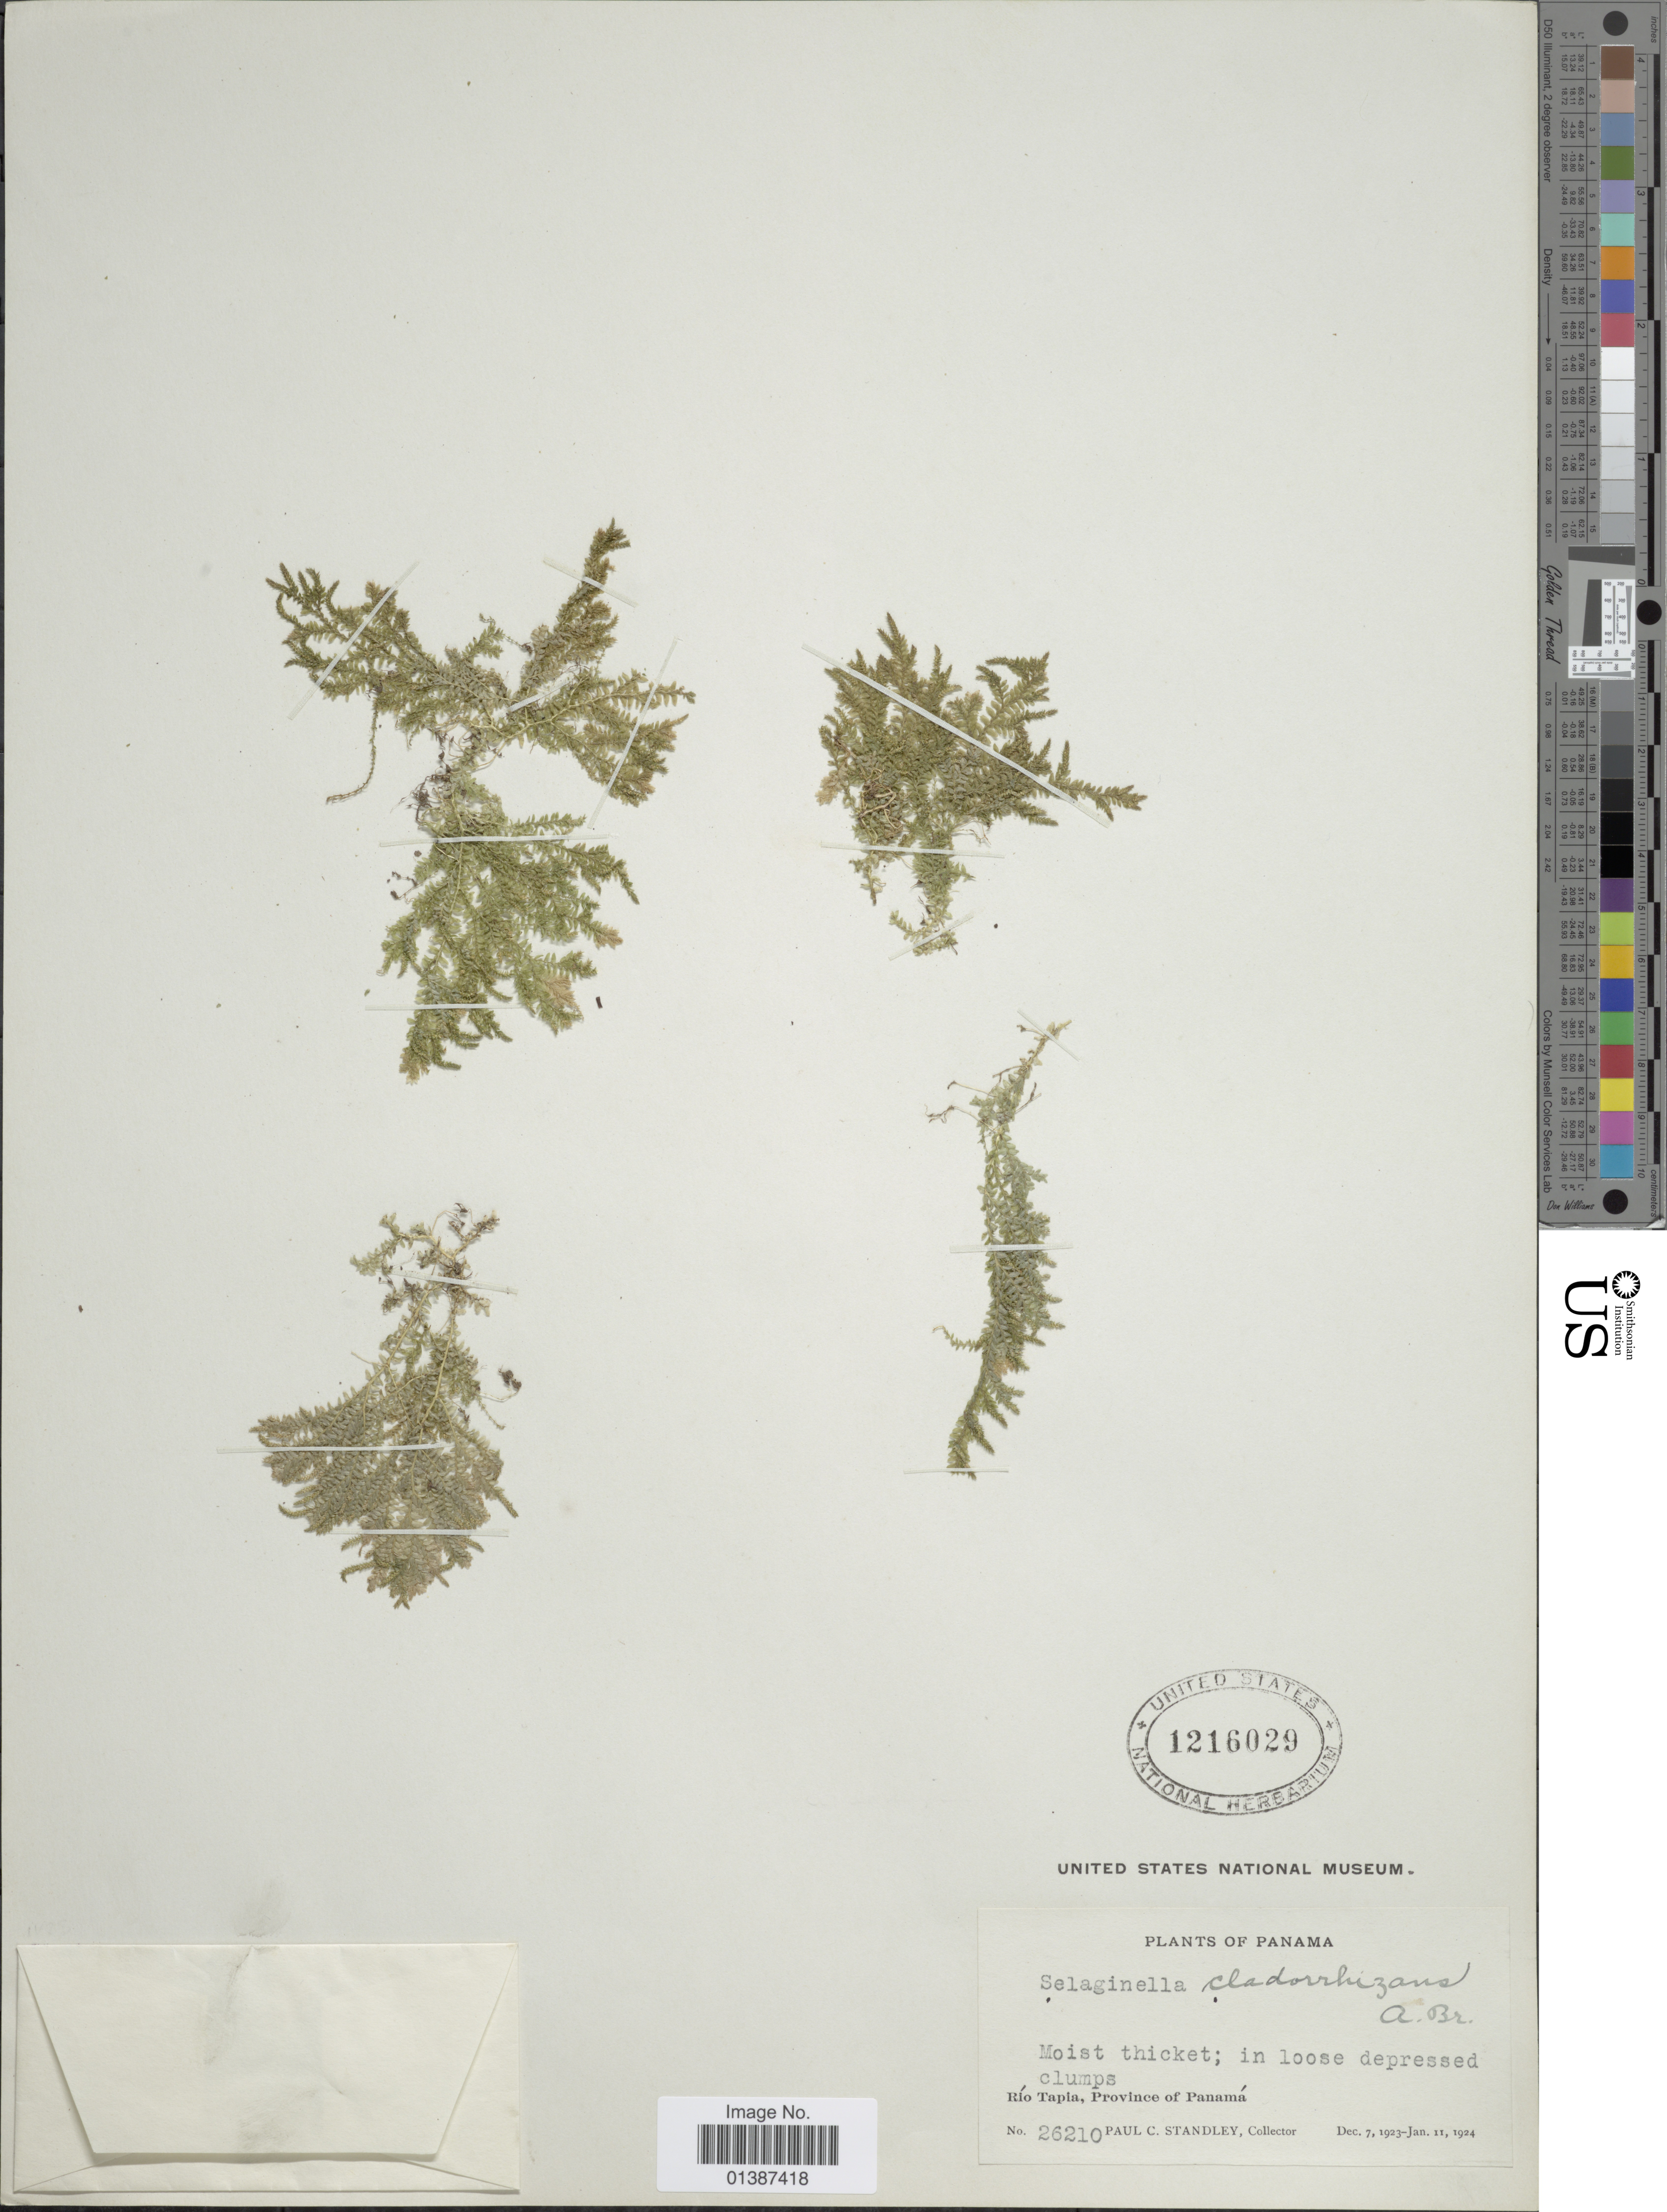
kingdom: Plantae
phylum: Tracheophyta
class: Lycopodiopsida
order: Selaginellales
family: Selaginellaceae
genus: Selaginella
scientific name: Selaginella cladorrhizans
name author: A. Br.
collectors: P. C. Standley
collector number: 26210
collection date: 1923-12-07/1924-01-11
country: Panama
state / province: Panamá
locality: Río Tapia, Province of Panamá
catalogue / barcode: US 1216029